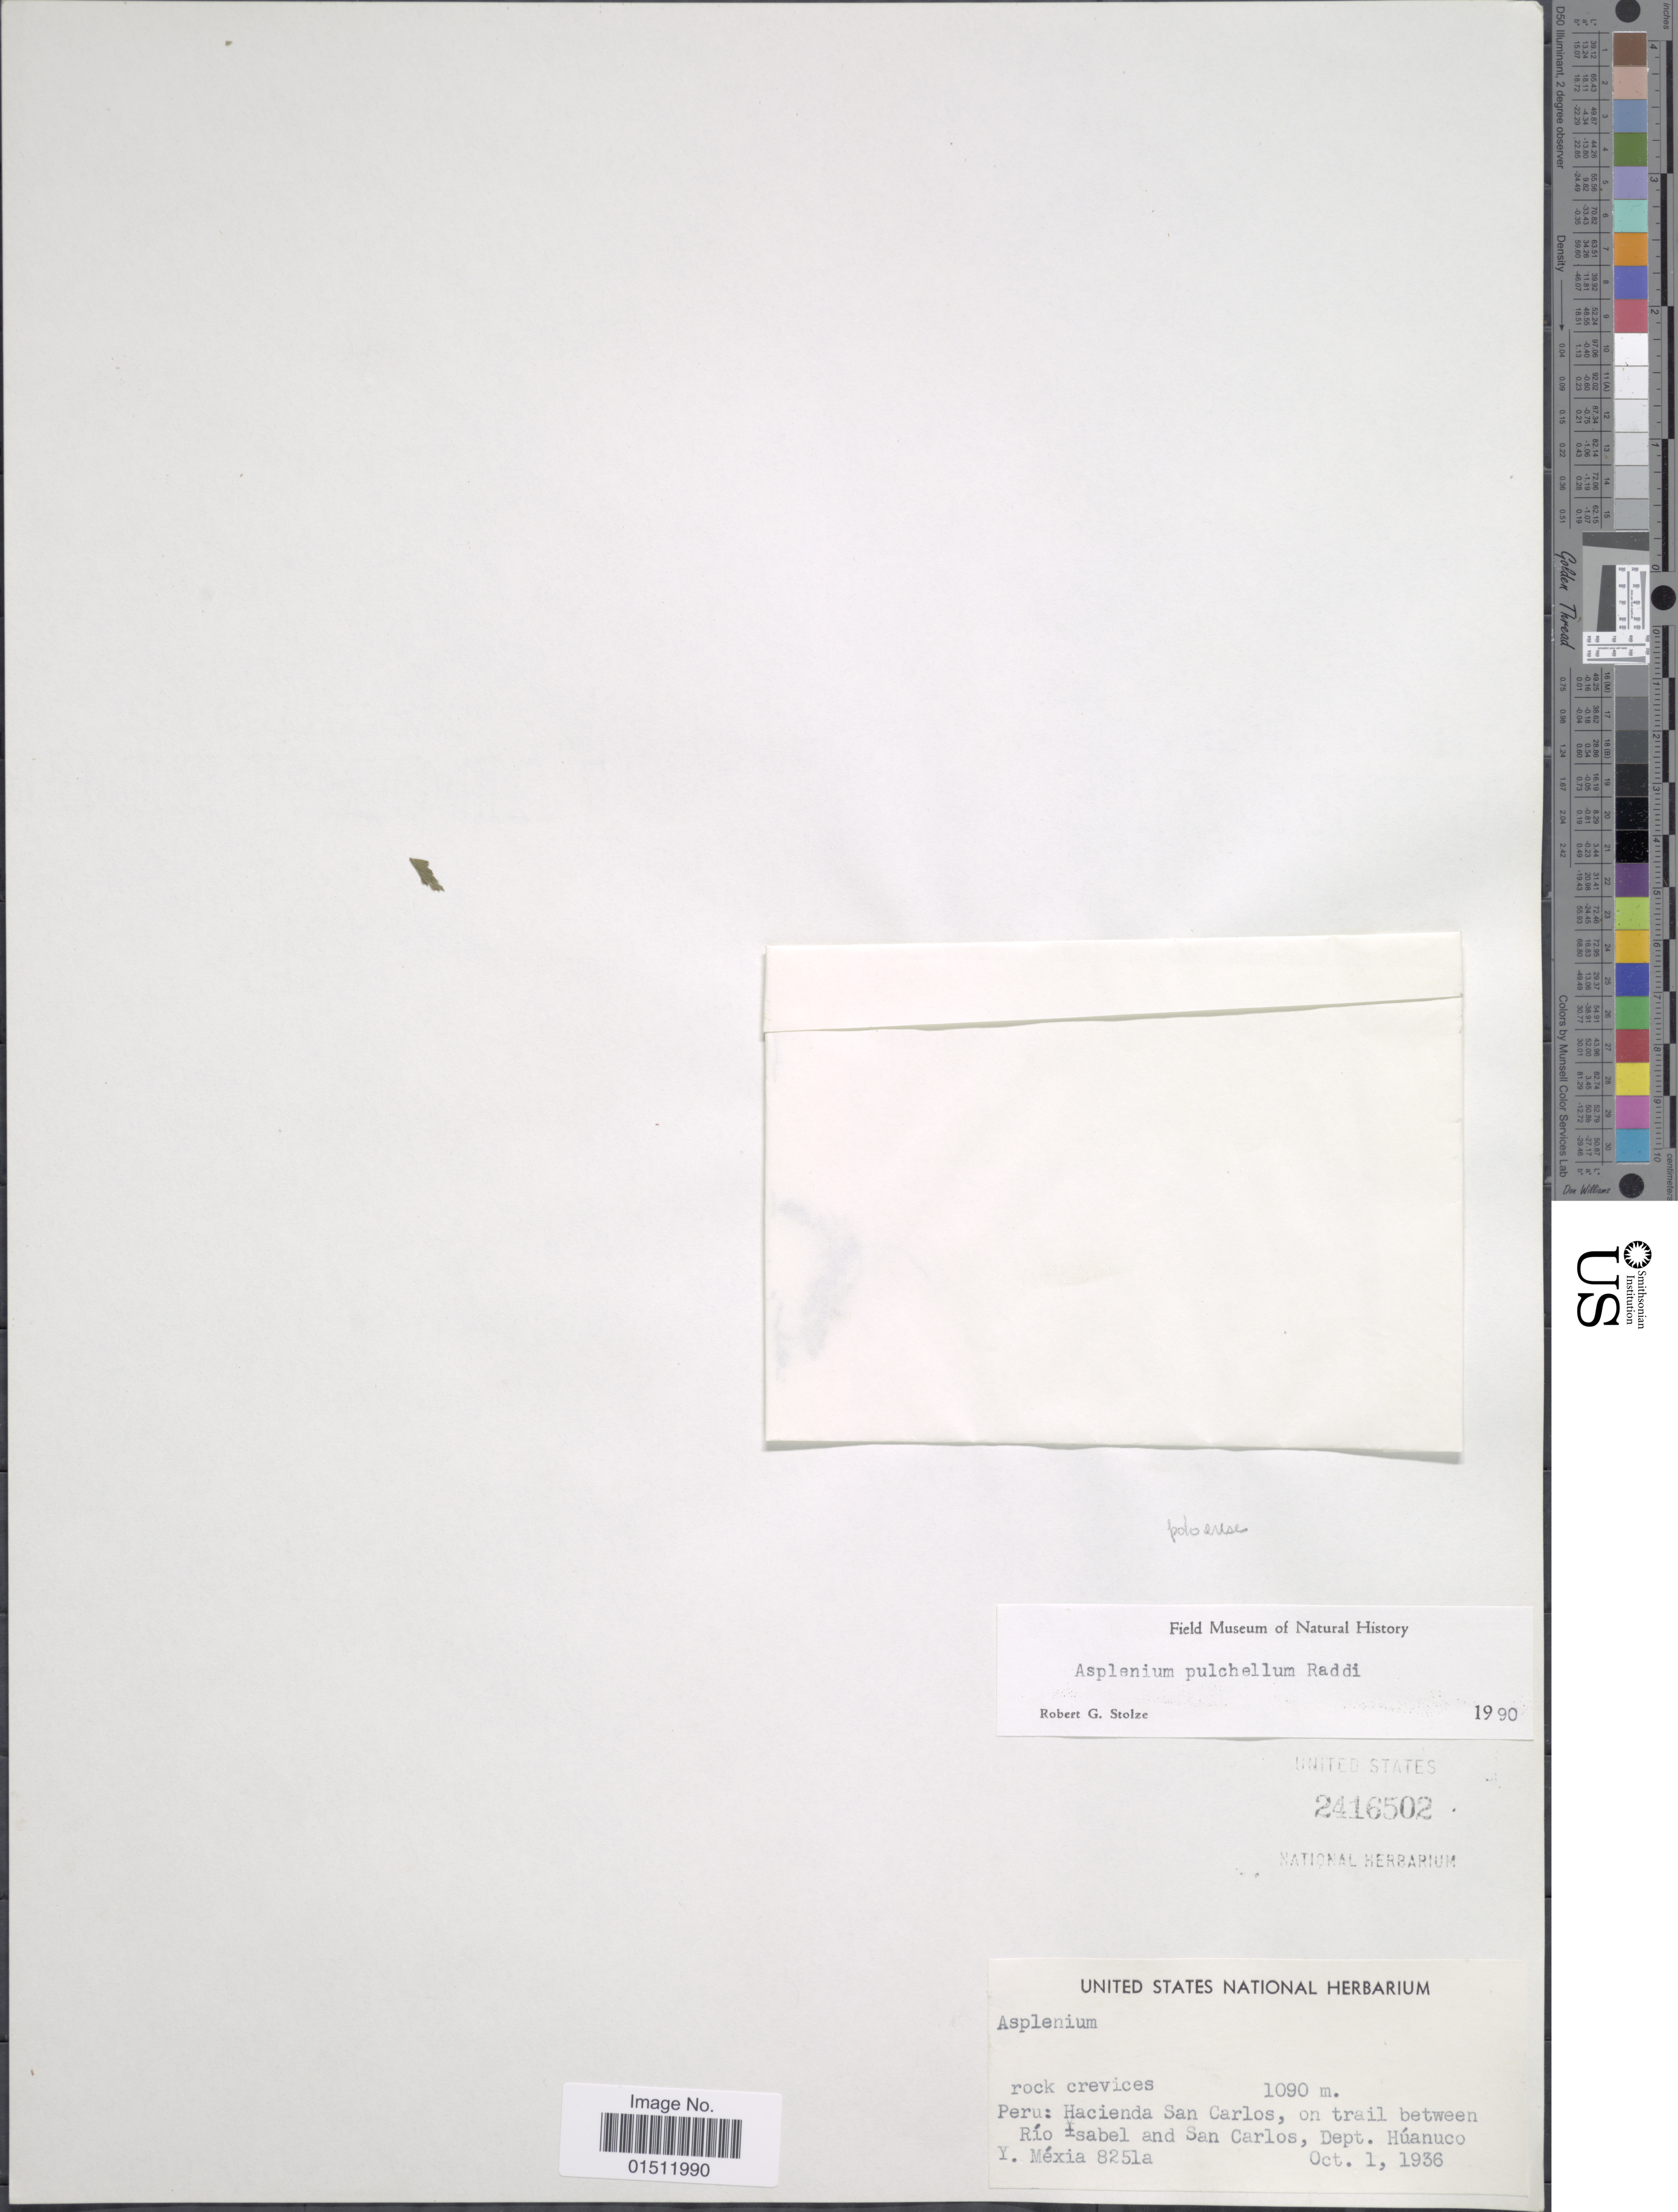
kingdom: Plantae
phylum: Tracheophyta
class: Polypodiopsida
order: Polypodiales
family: Aspleniaceae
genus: Asplenium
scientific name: Asplenium poloense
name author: Rosenst.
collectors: Y. Mexia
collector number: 8251a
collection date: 1936-10-01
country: Peru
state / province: Huánuco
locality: Peru:hacienda San Carlos, on trail between Rio Isabel and San Carlos, Dept. Huanuco.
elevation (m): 1090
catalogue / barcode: US 2416502